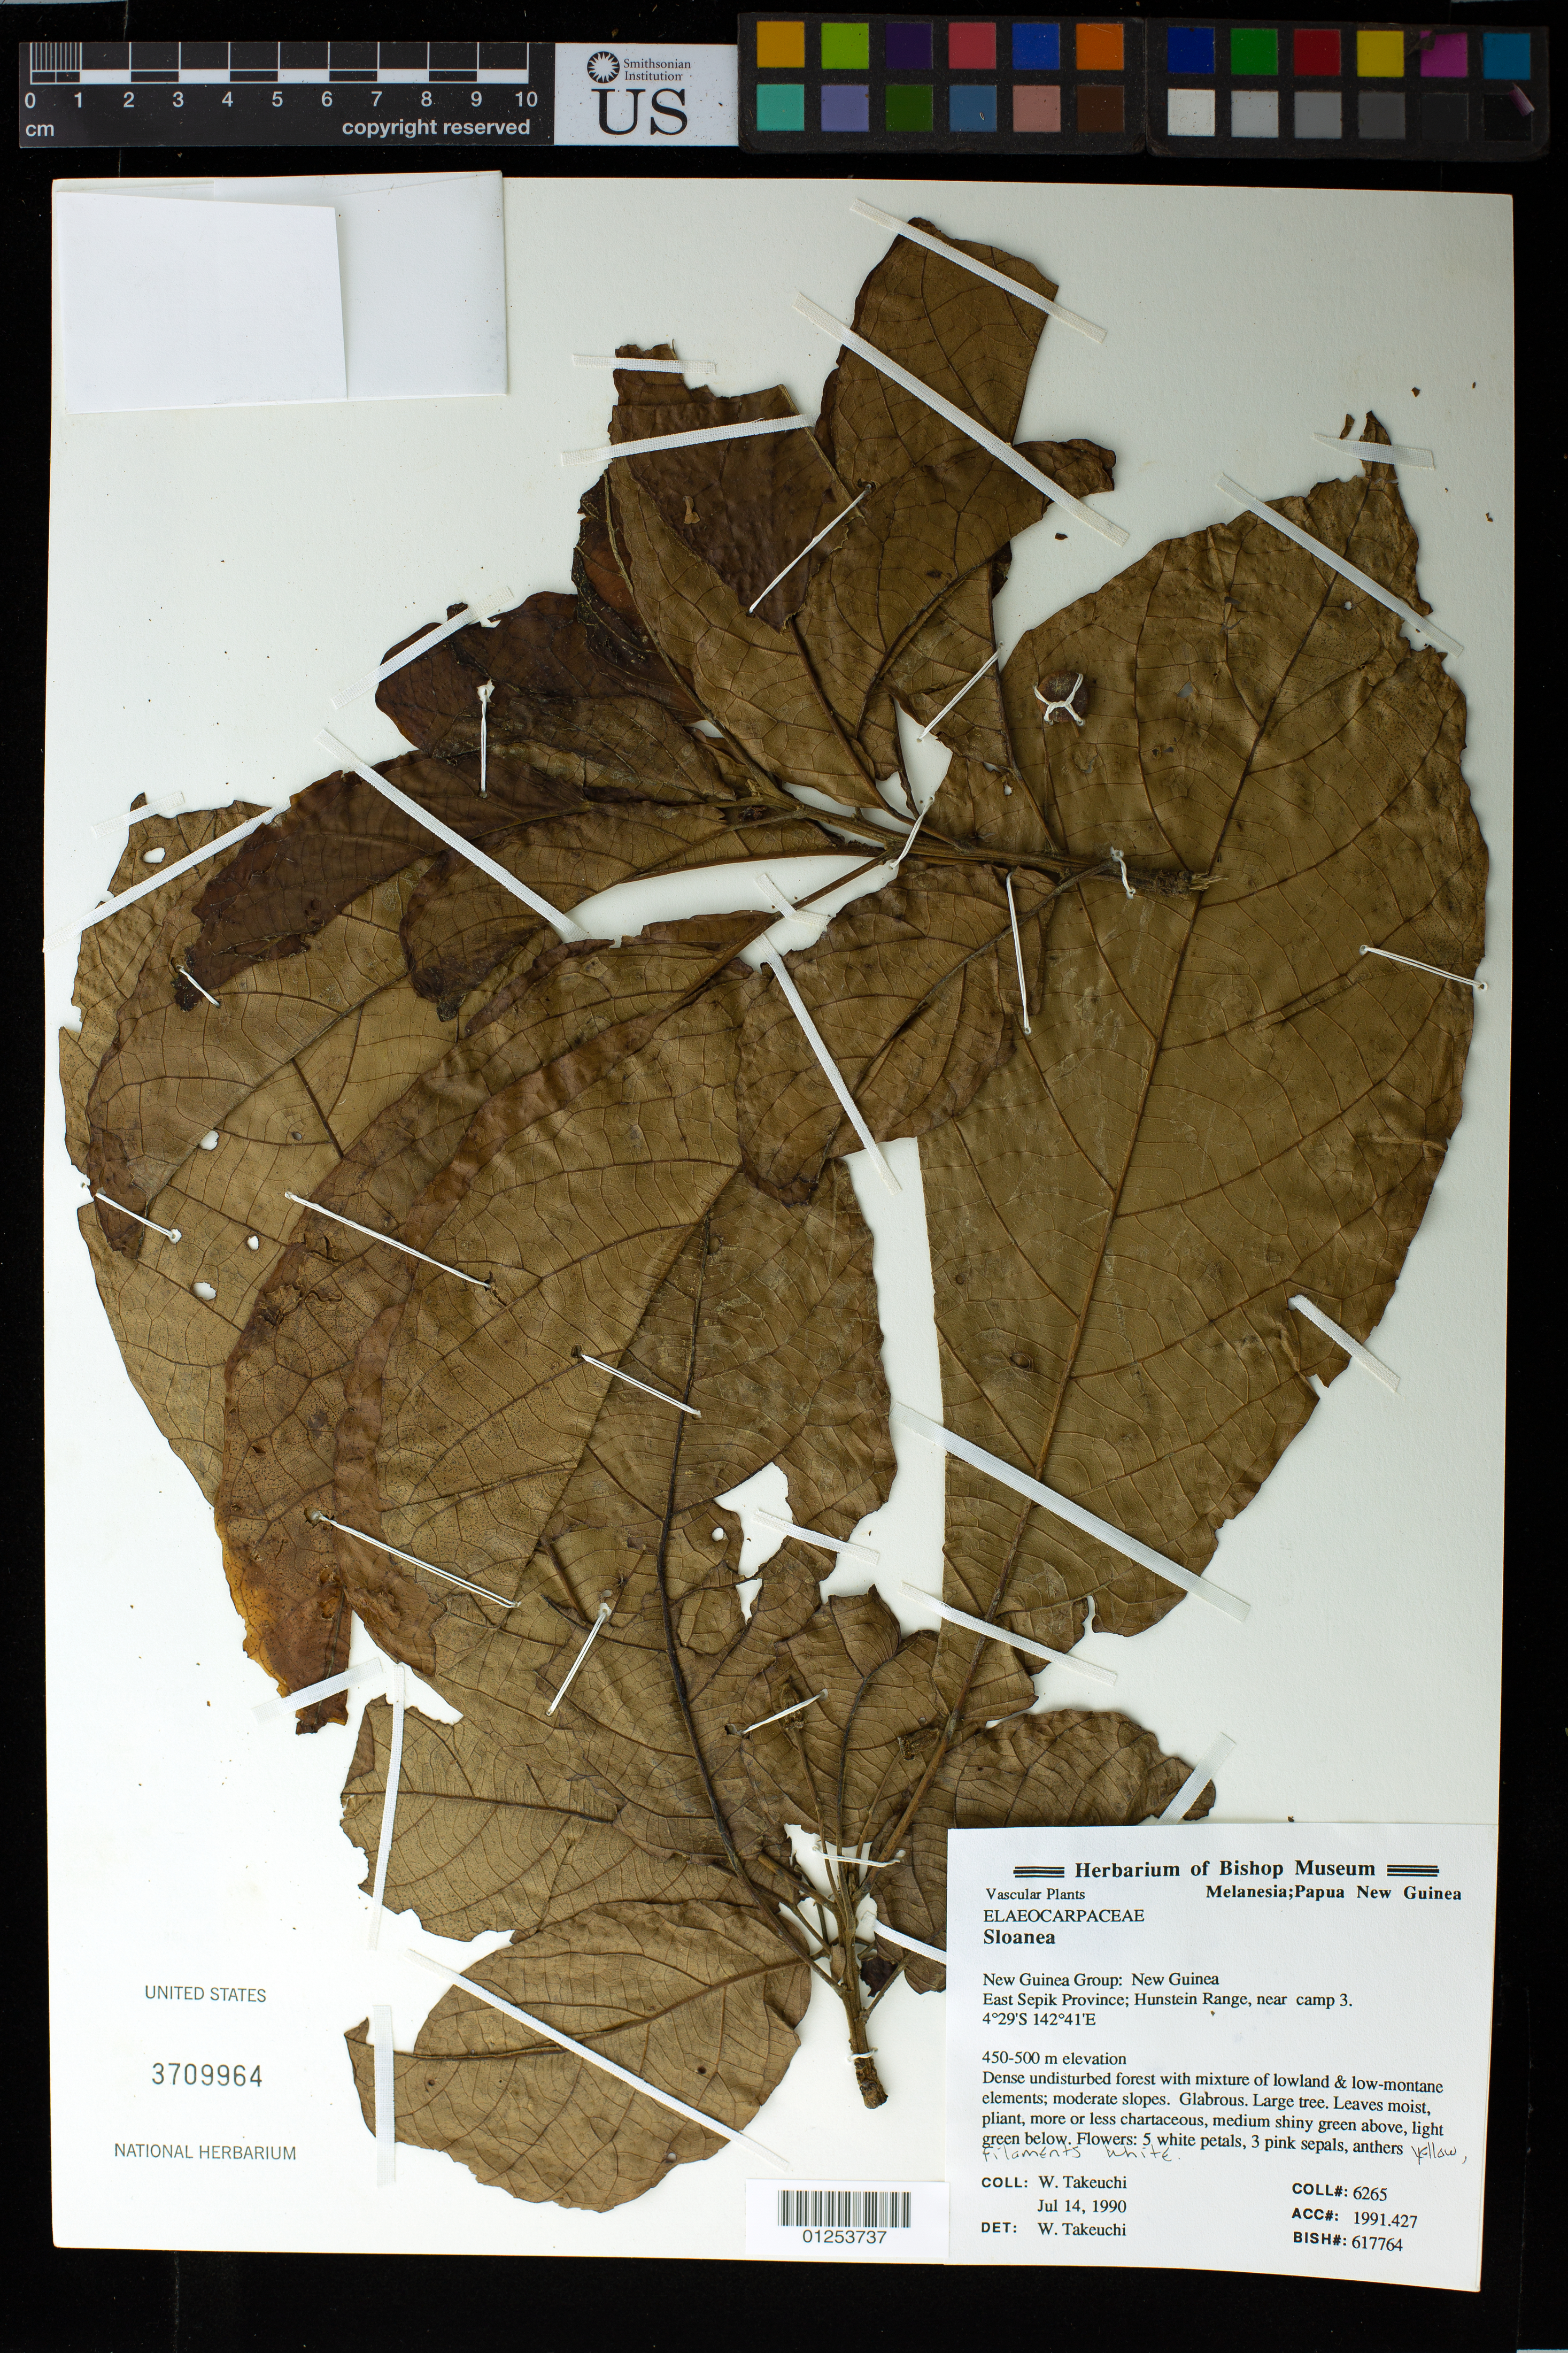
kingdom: Plantae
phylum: Tracheophyta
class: Magnoliopsida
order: Oxalidales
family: Elaeocarpaceae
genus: Sloanea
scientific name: Sloanea sp.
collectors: W. N. Takeuchi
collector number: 6265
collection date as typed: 14 Jul 1990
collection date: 1990-07-14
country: Papua New Guinea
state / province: East Sepik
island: New Guinea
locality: Hunstein Range, near camp 3.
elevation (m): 450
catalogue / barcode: US 3709964